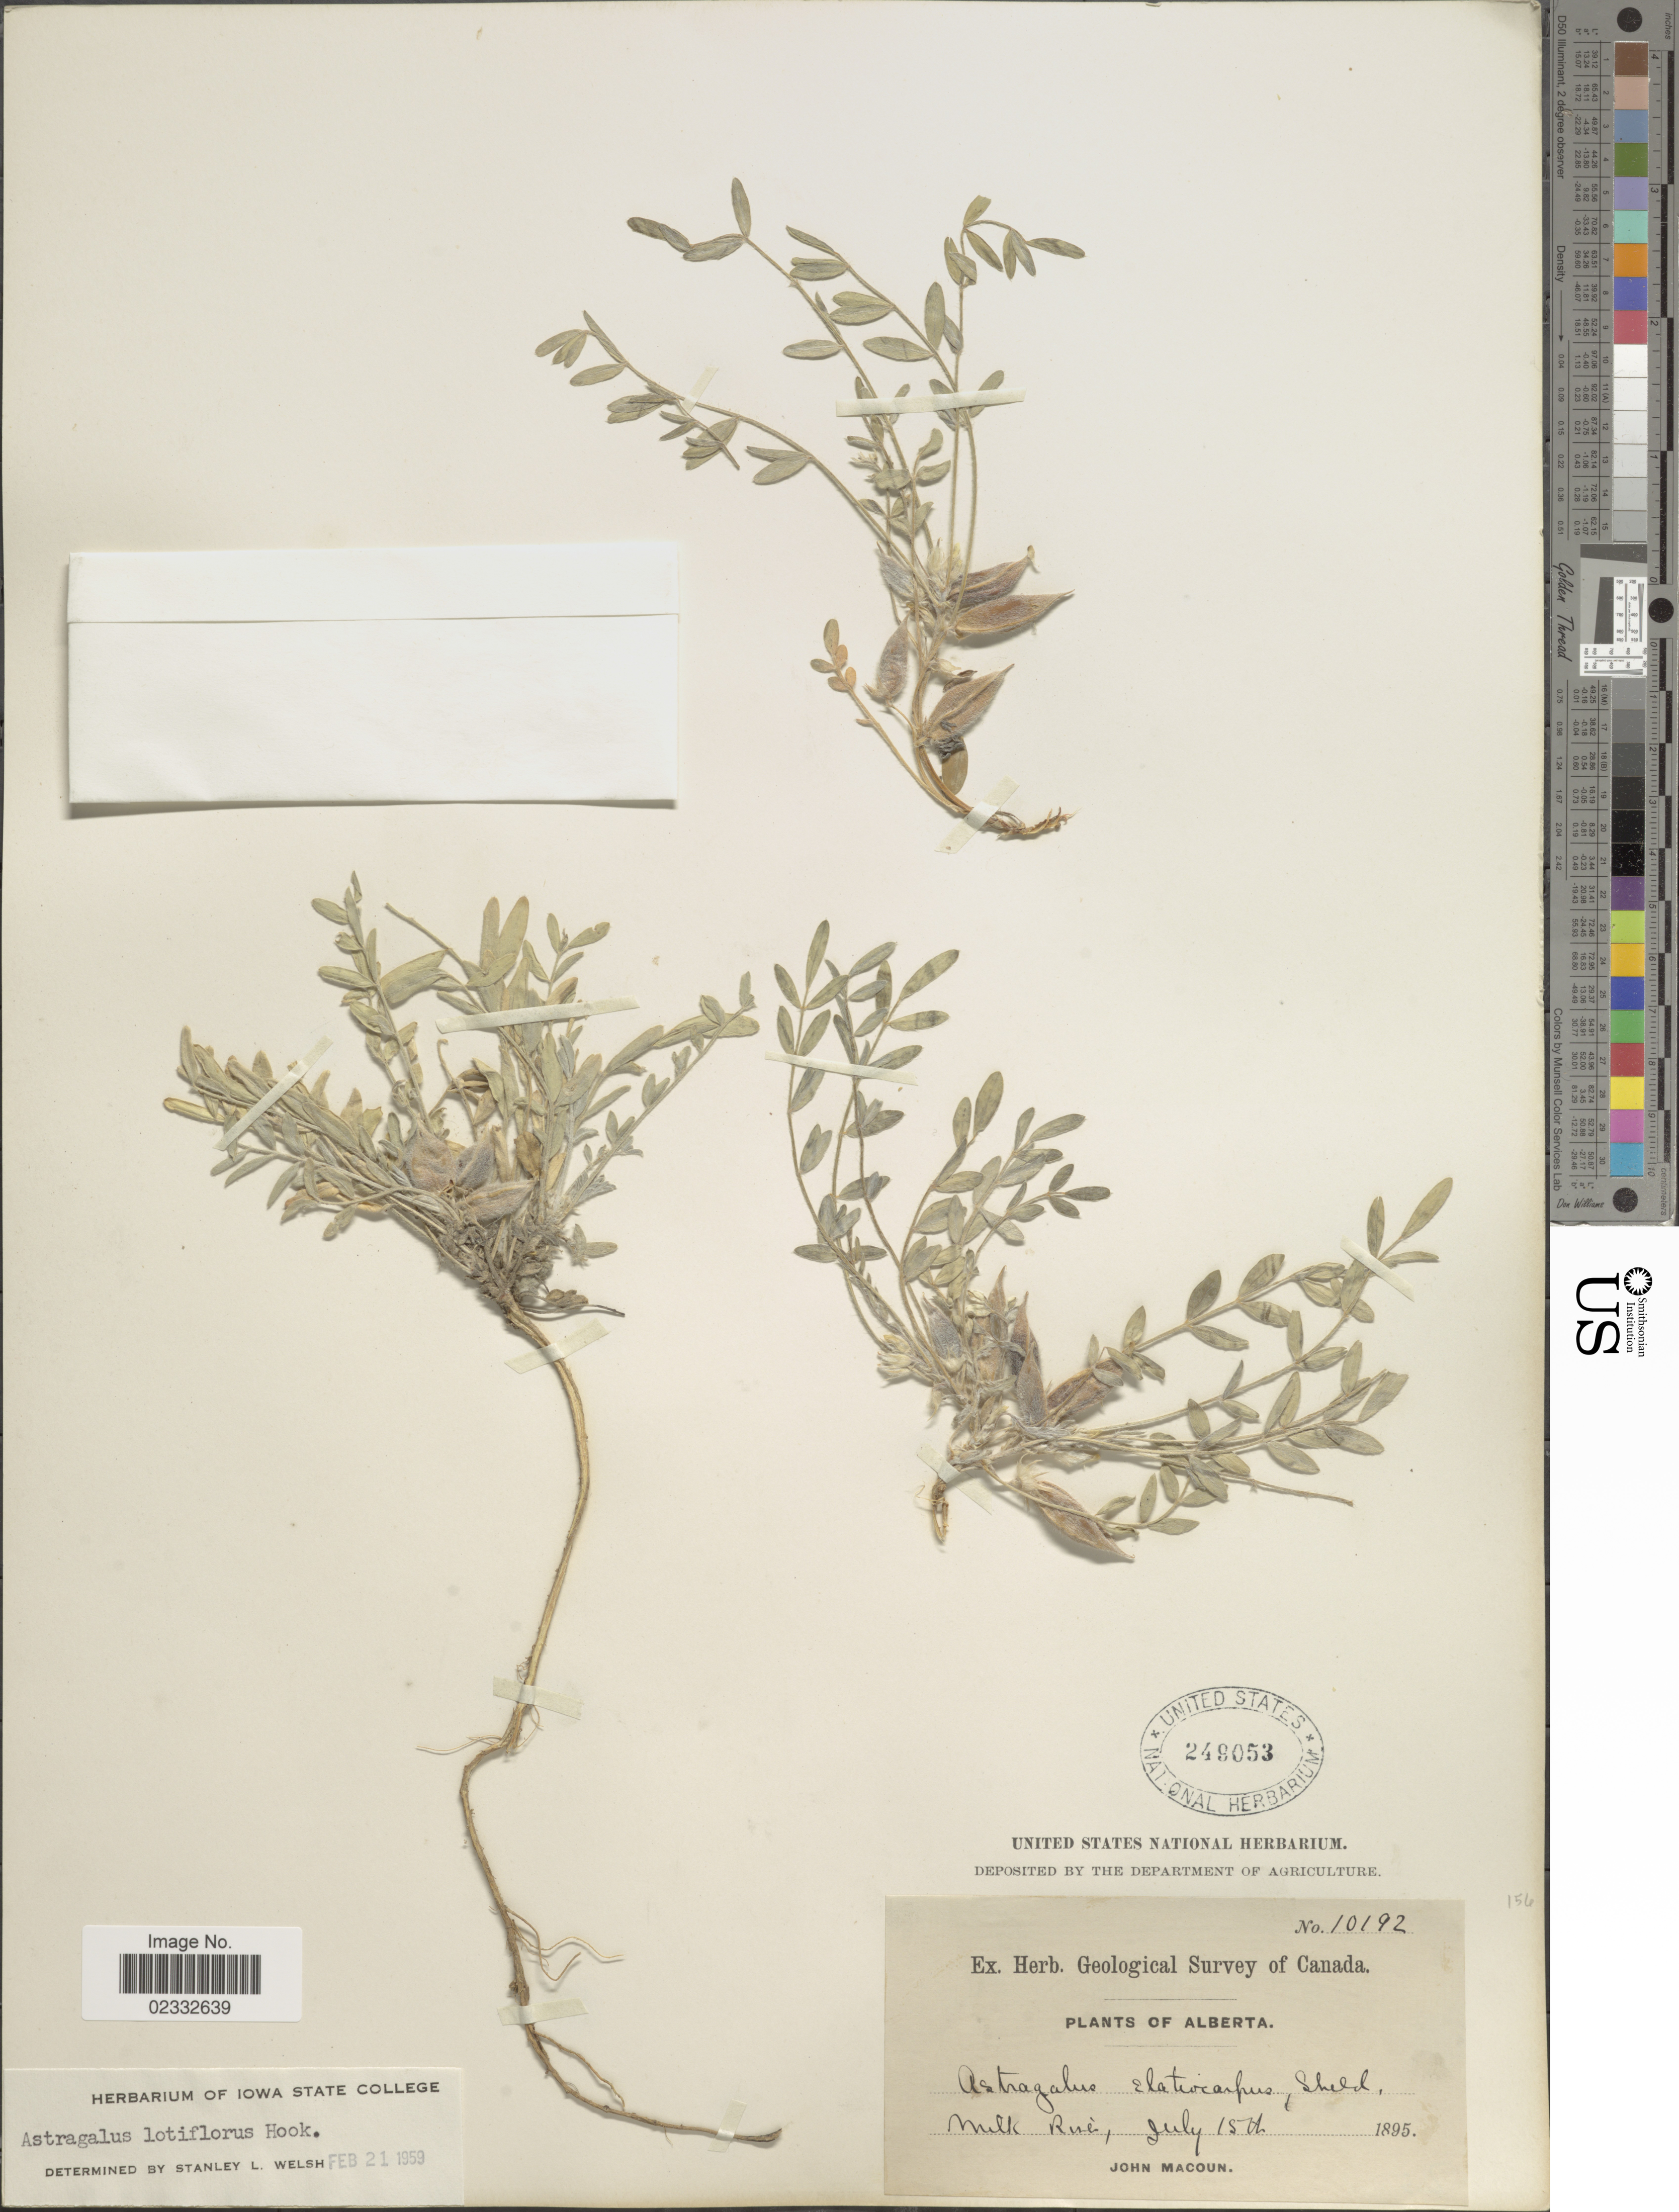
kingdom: Plantae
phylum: Tracheophyta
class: Magnoliopsida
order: Fabales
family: Fabaceae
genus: Astragalus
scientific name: Astragalus lotiflorus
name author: Hook.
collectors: J. Macoun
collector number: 10192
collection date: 1895-07-15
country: Canada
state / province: Alberta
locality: Milk River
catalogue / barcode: US 249053